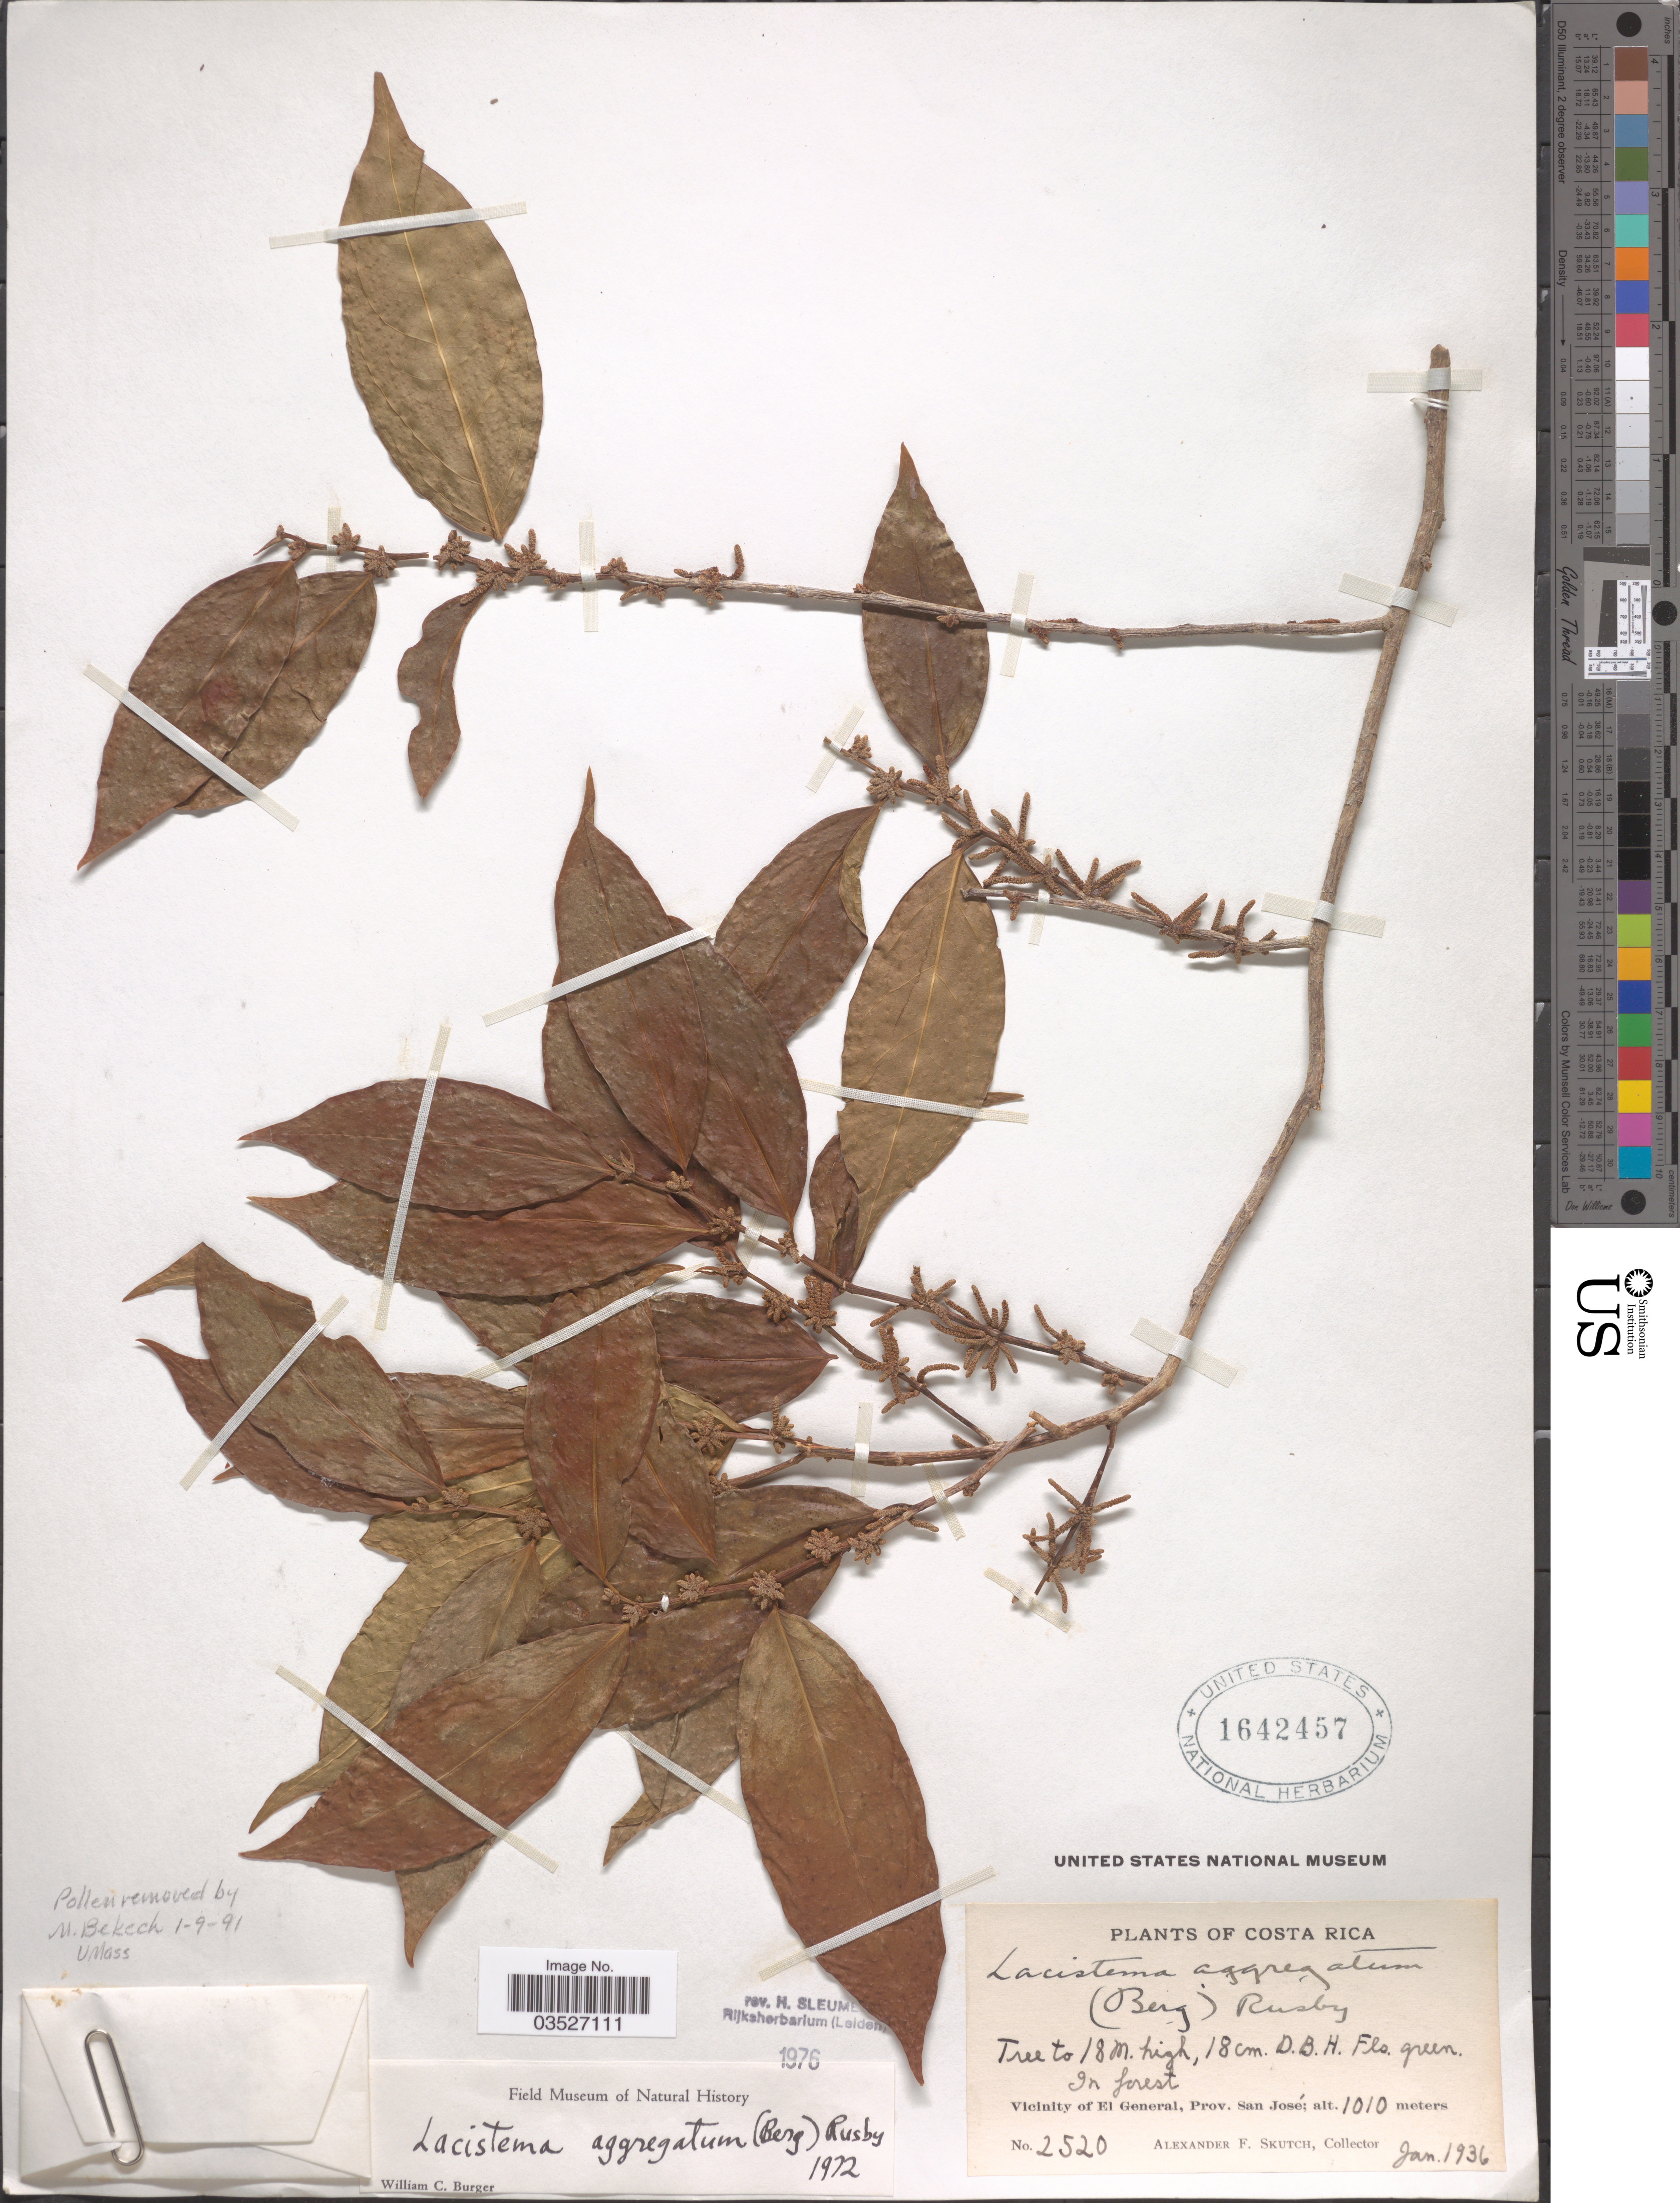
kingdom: Plantae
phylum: Tracheophyta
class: Magnoliopsida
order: Malpighiales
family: Lacistemataceae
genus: Lacistema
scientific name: Lacistema aggregatum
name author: (P.J. Bergius) Rusby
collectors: A. F. Skutch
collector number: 2520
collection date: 1936-01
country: Costa Rica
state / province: San José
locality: Vicinity of El General.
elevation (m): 1010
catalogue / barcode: US 1642457